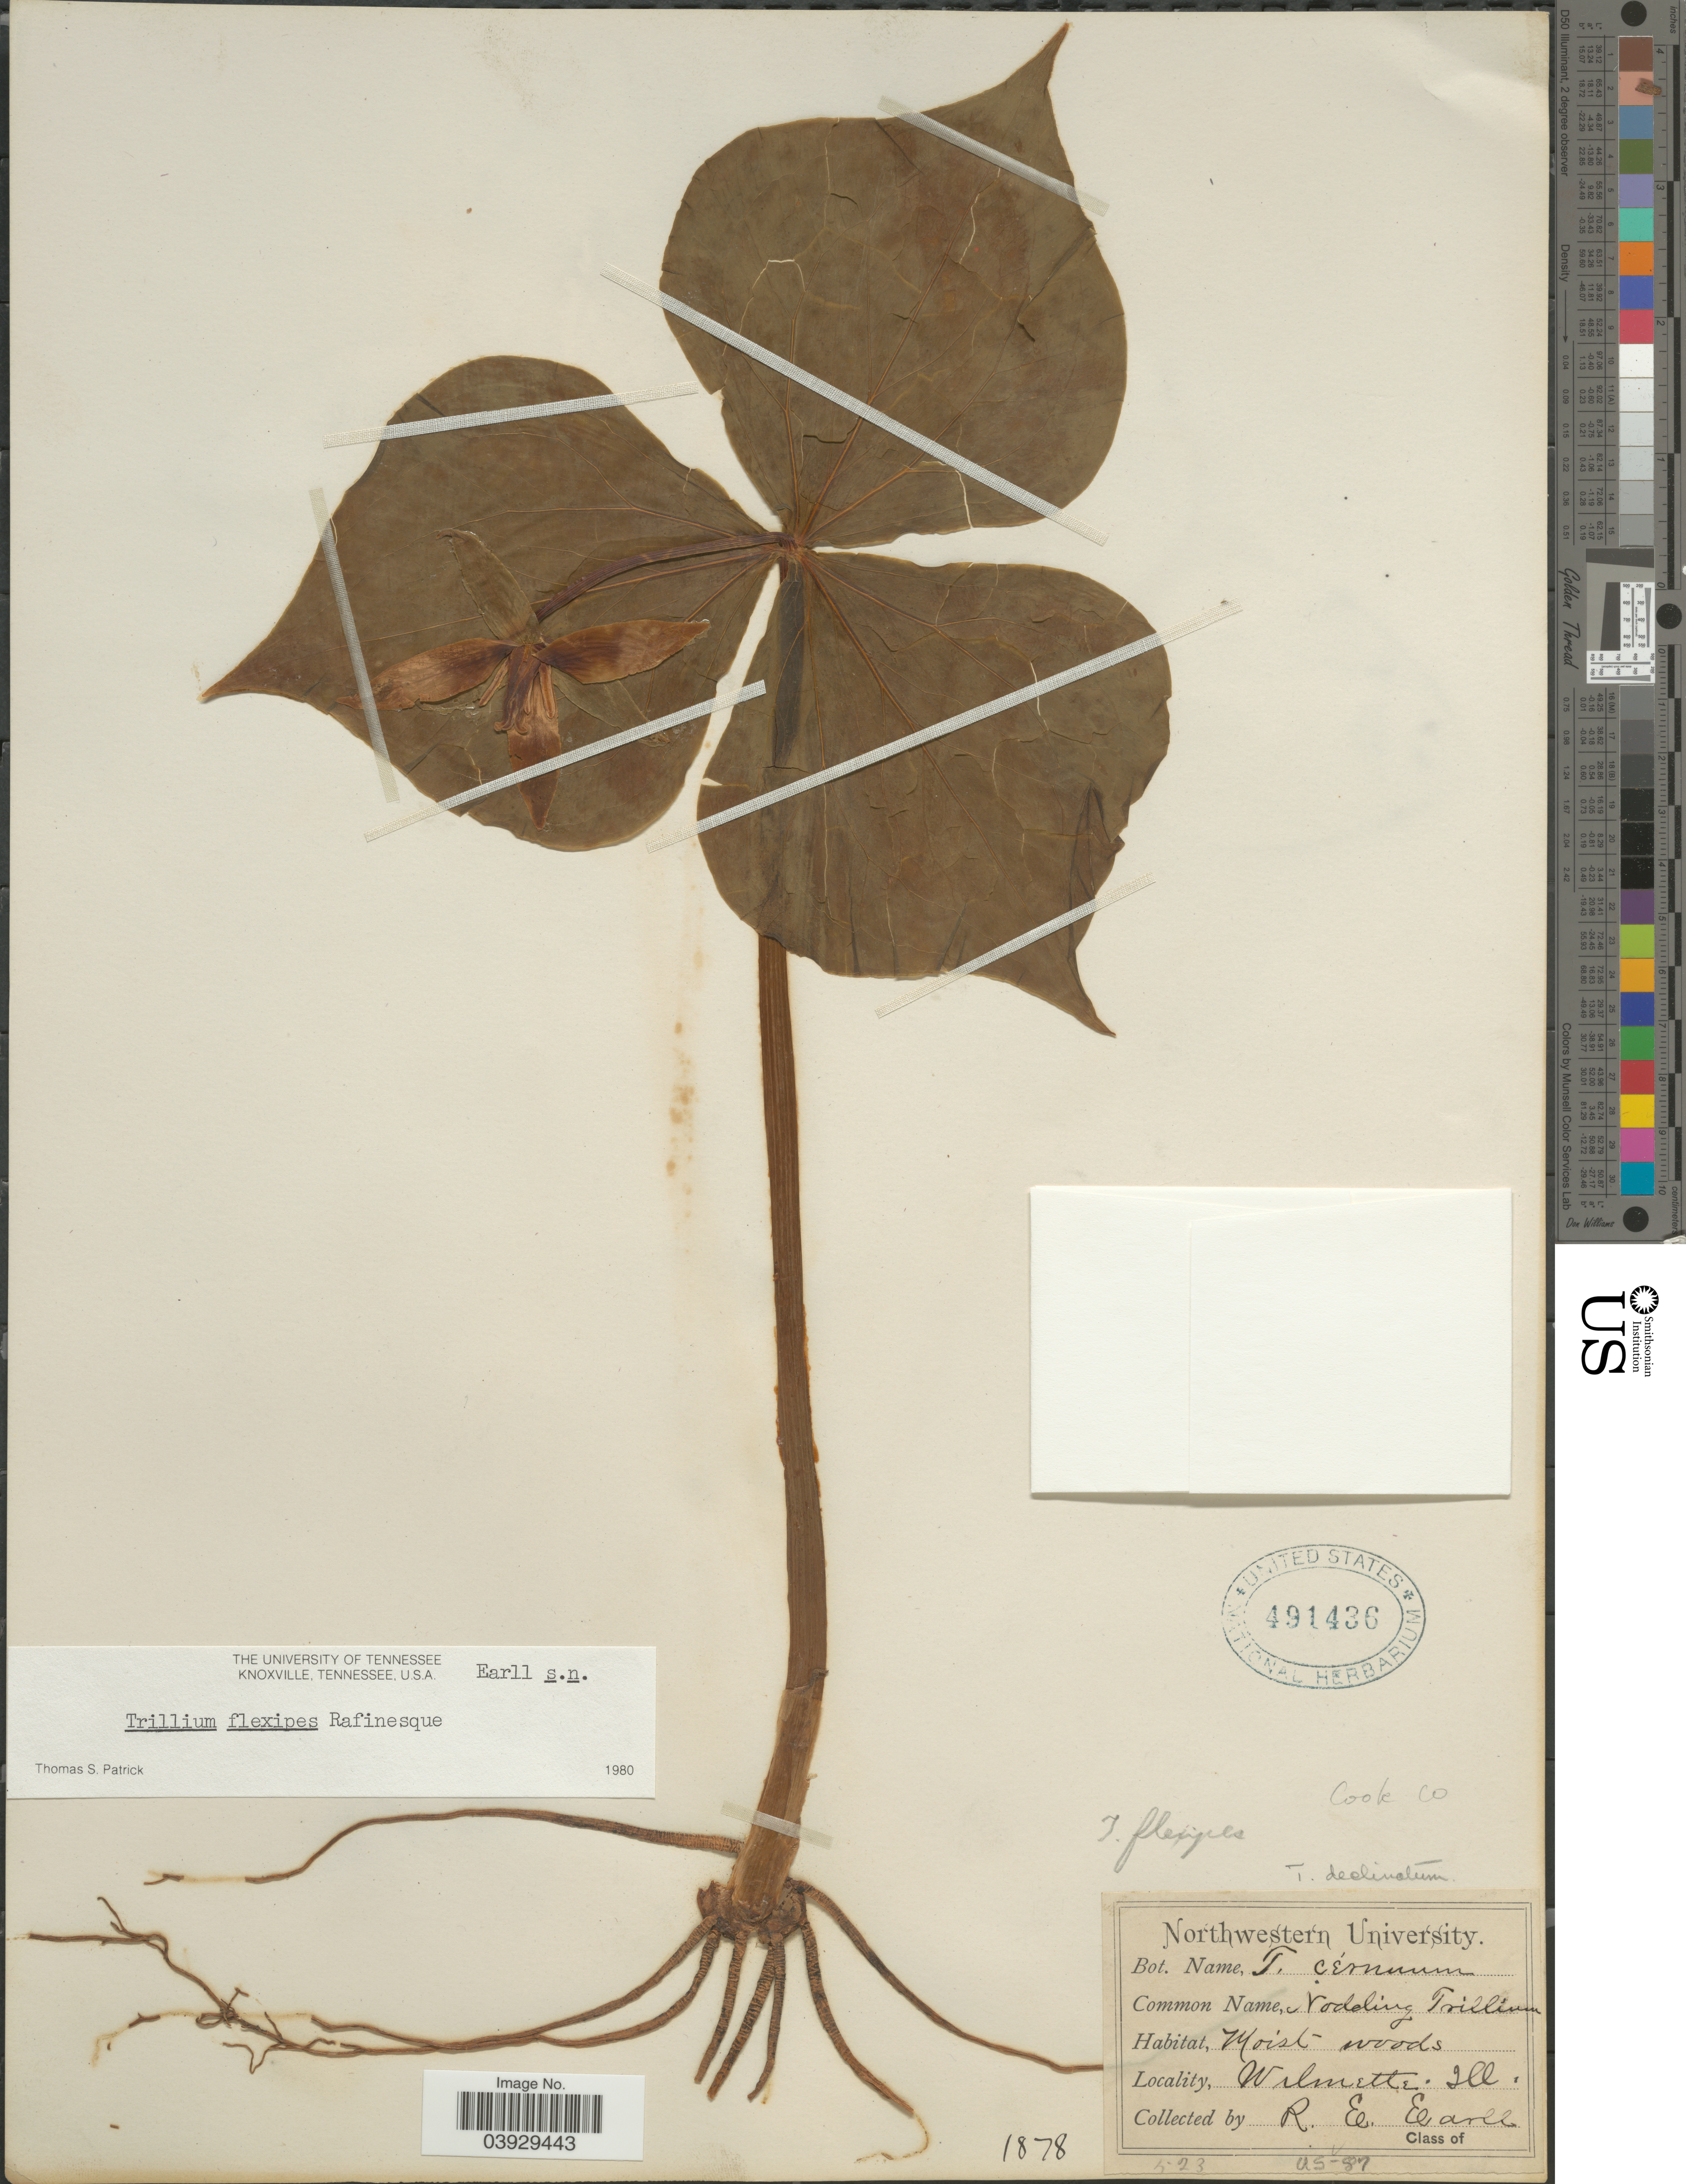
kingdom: Plantae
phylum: Tracheophyta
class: Liliopsida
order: Liliales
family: Melanthiaceae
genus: Trillium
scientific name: Trillium flexipes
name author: Raf.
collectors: R. Earll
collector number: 523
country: United States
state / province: Illinois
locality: Cook Co. Wilmette.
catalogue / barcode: US 491436